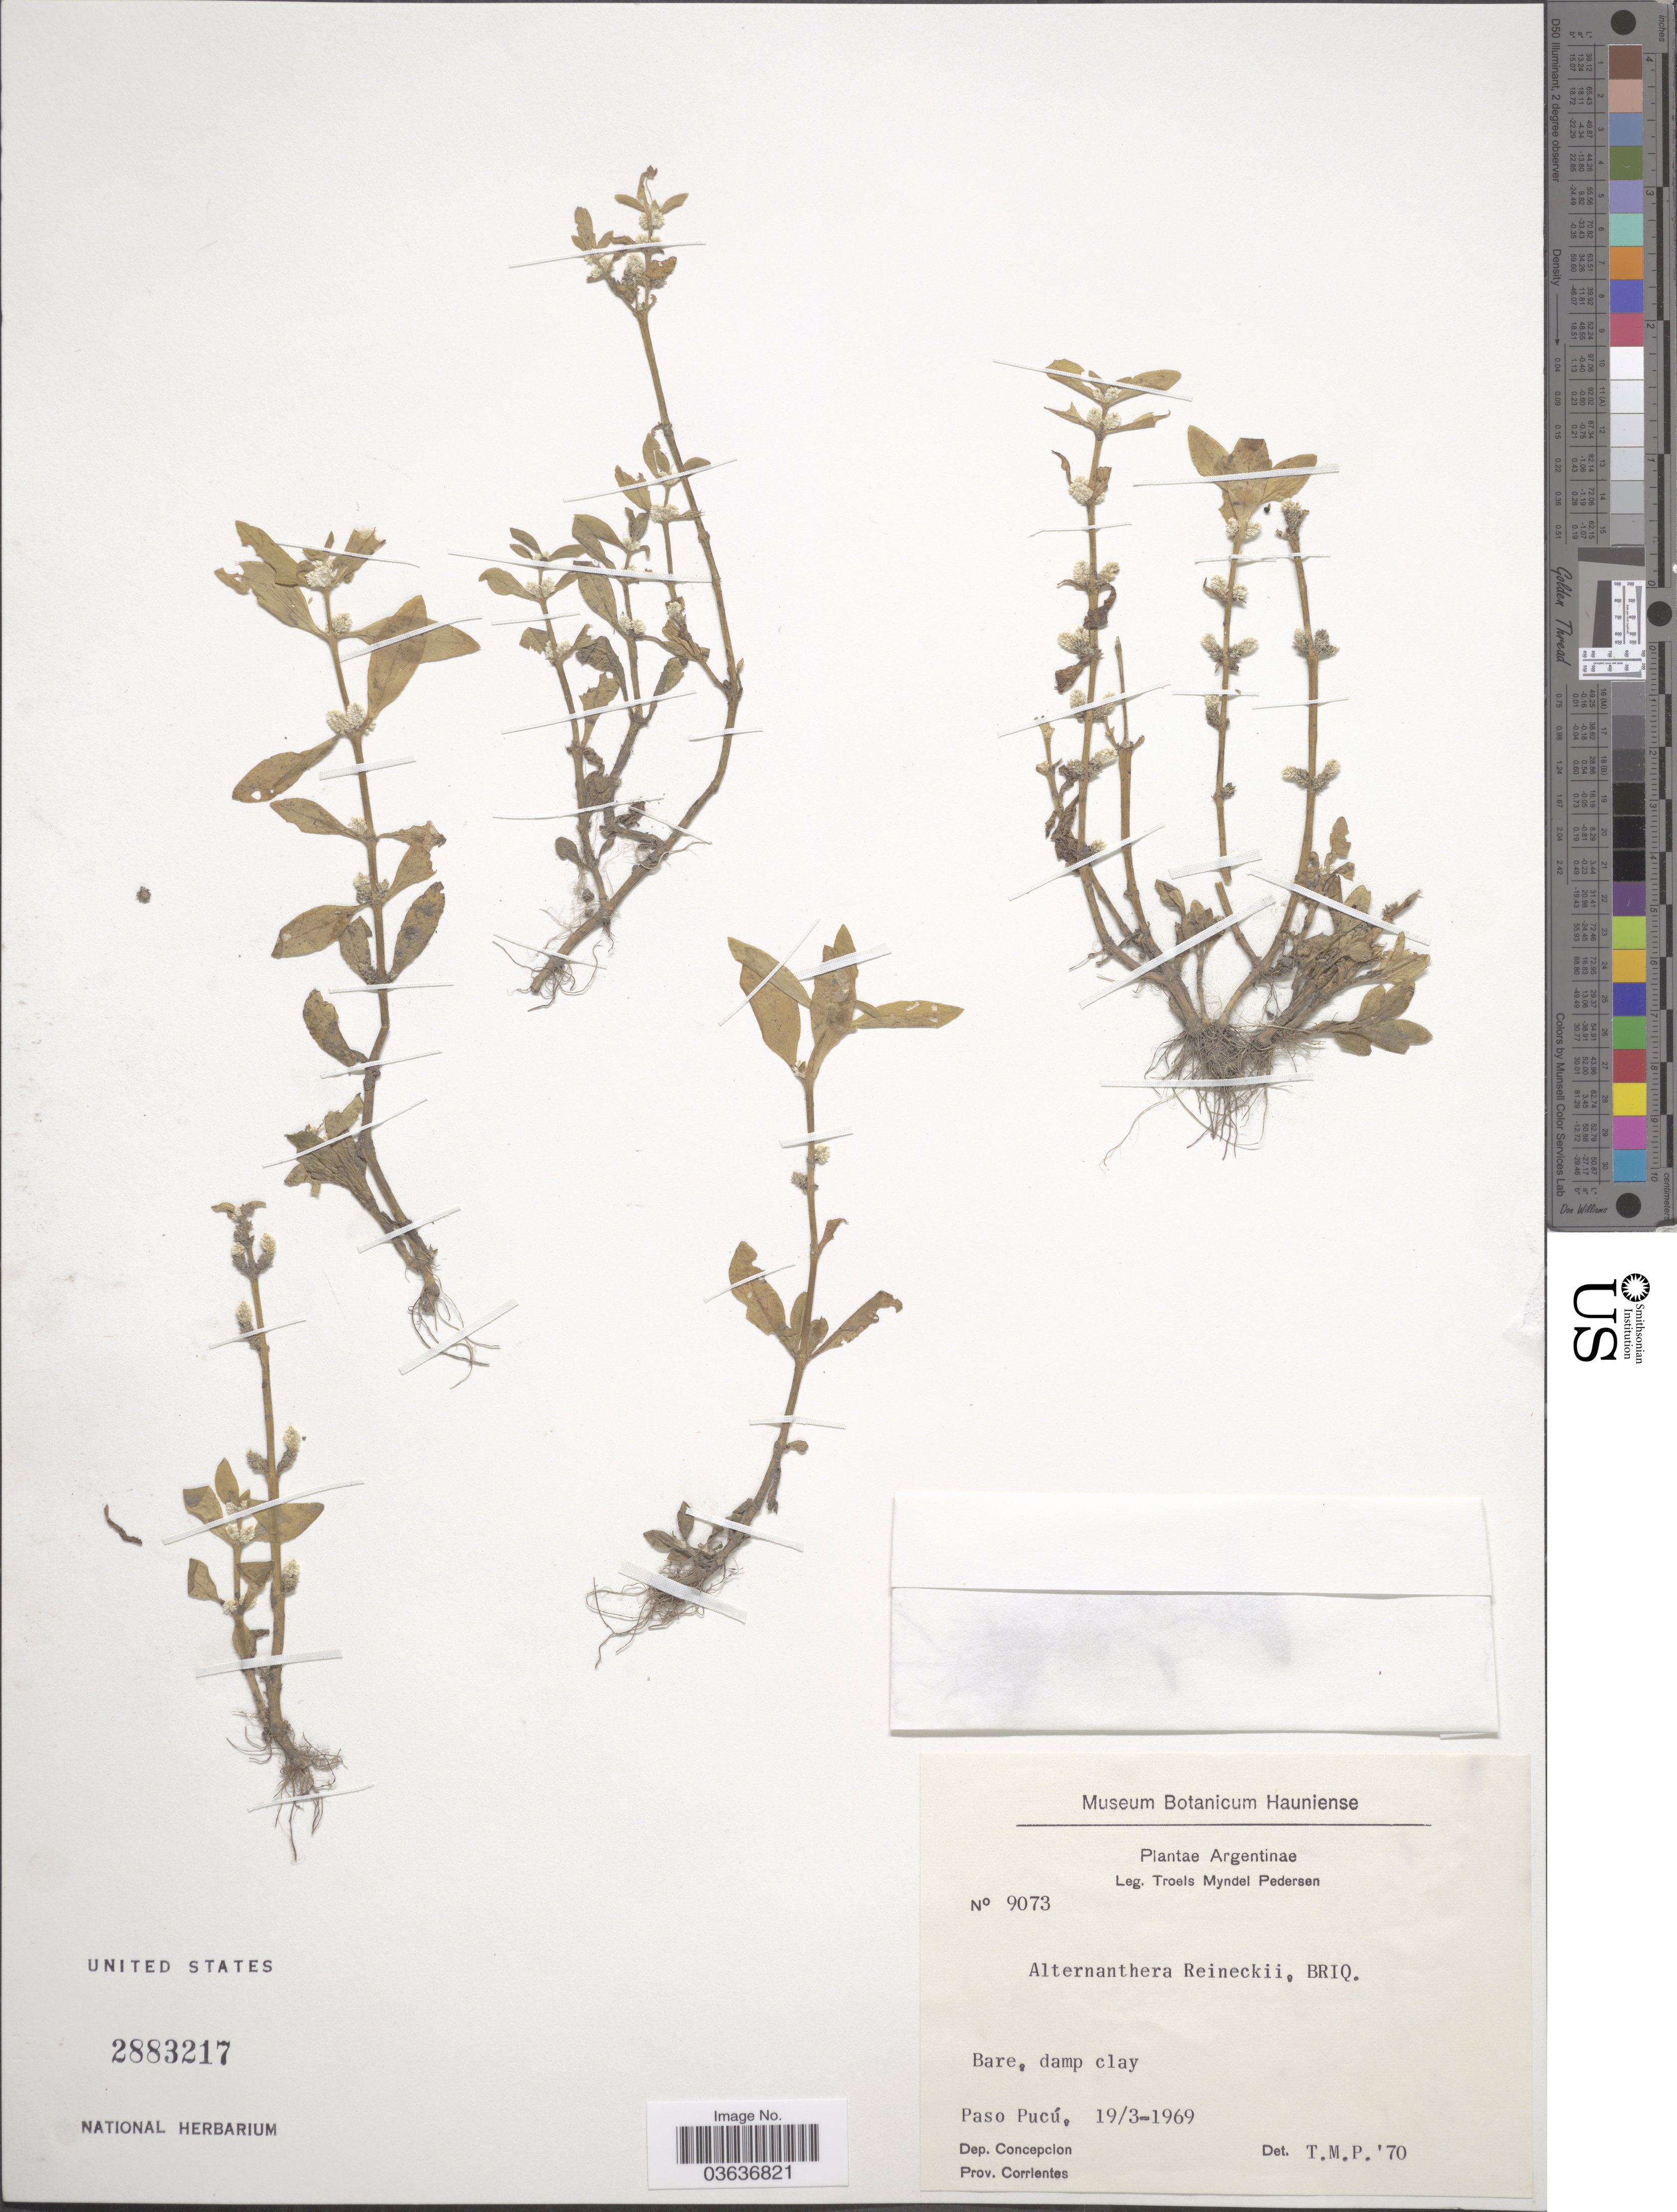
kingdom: Plantae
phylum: Tracheophyta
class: Magnoliopsida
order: Caryophyllales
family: Amaranthaceae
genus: Alternanthera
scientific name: Alternanthera reineckii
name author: Briq.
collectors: T. Pederson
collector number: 9073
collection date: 1969-03-19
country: Argentina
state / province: Corrientes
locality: Paso Pucú. Dep. Concepcion.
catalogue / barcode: US 2883217